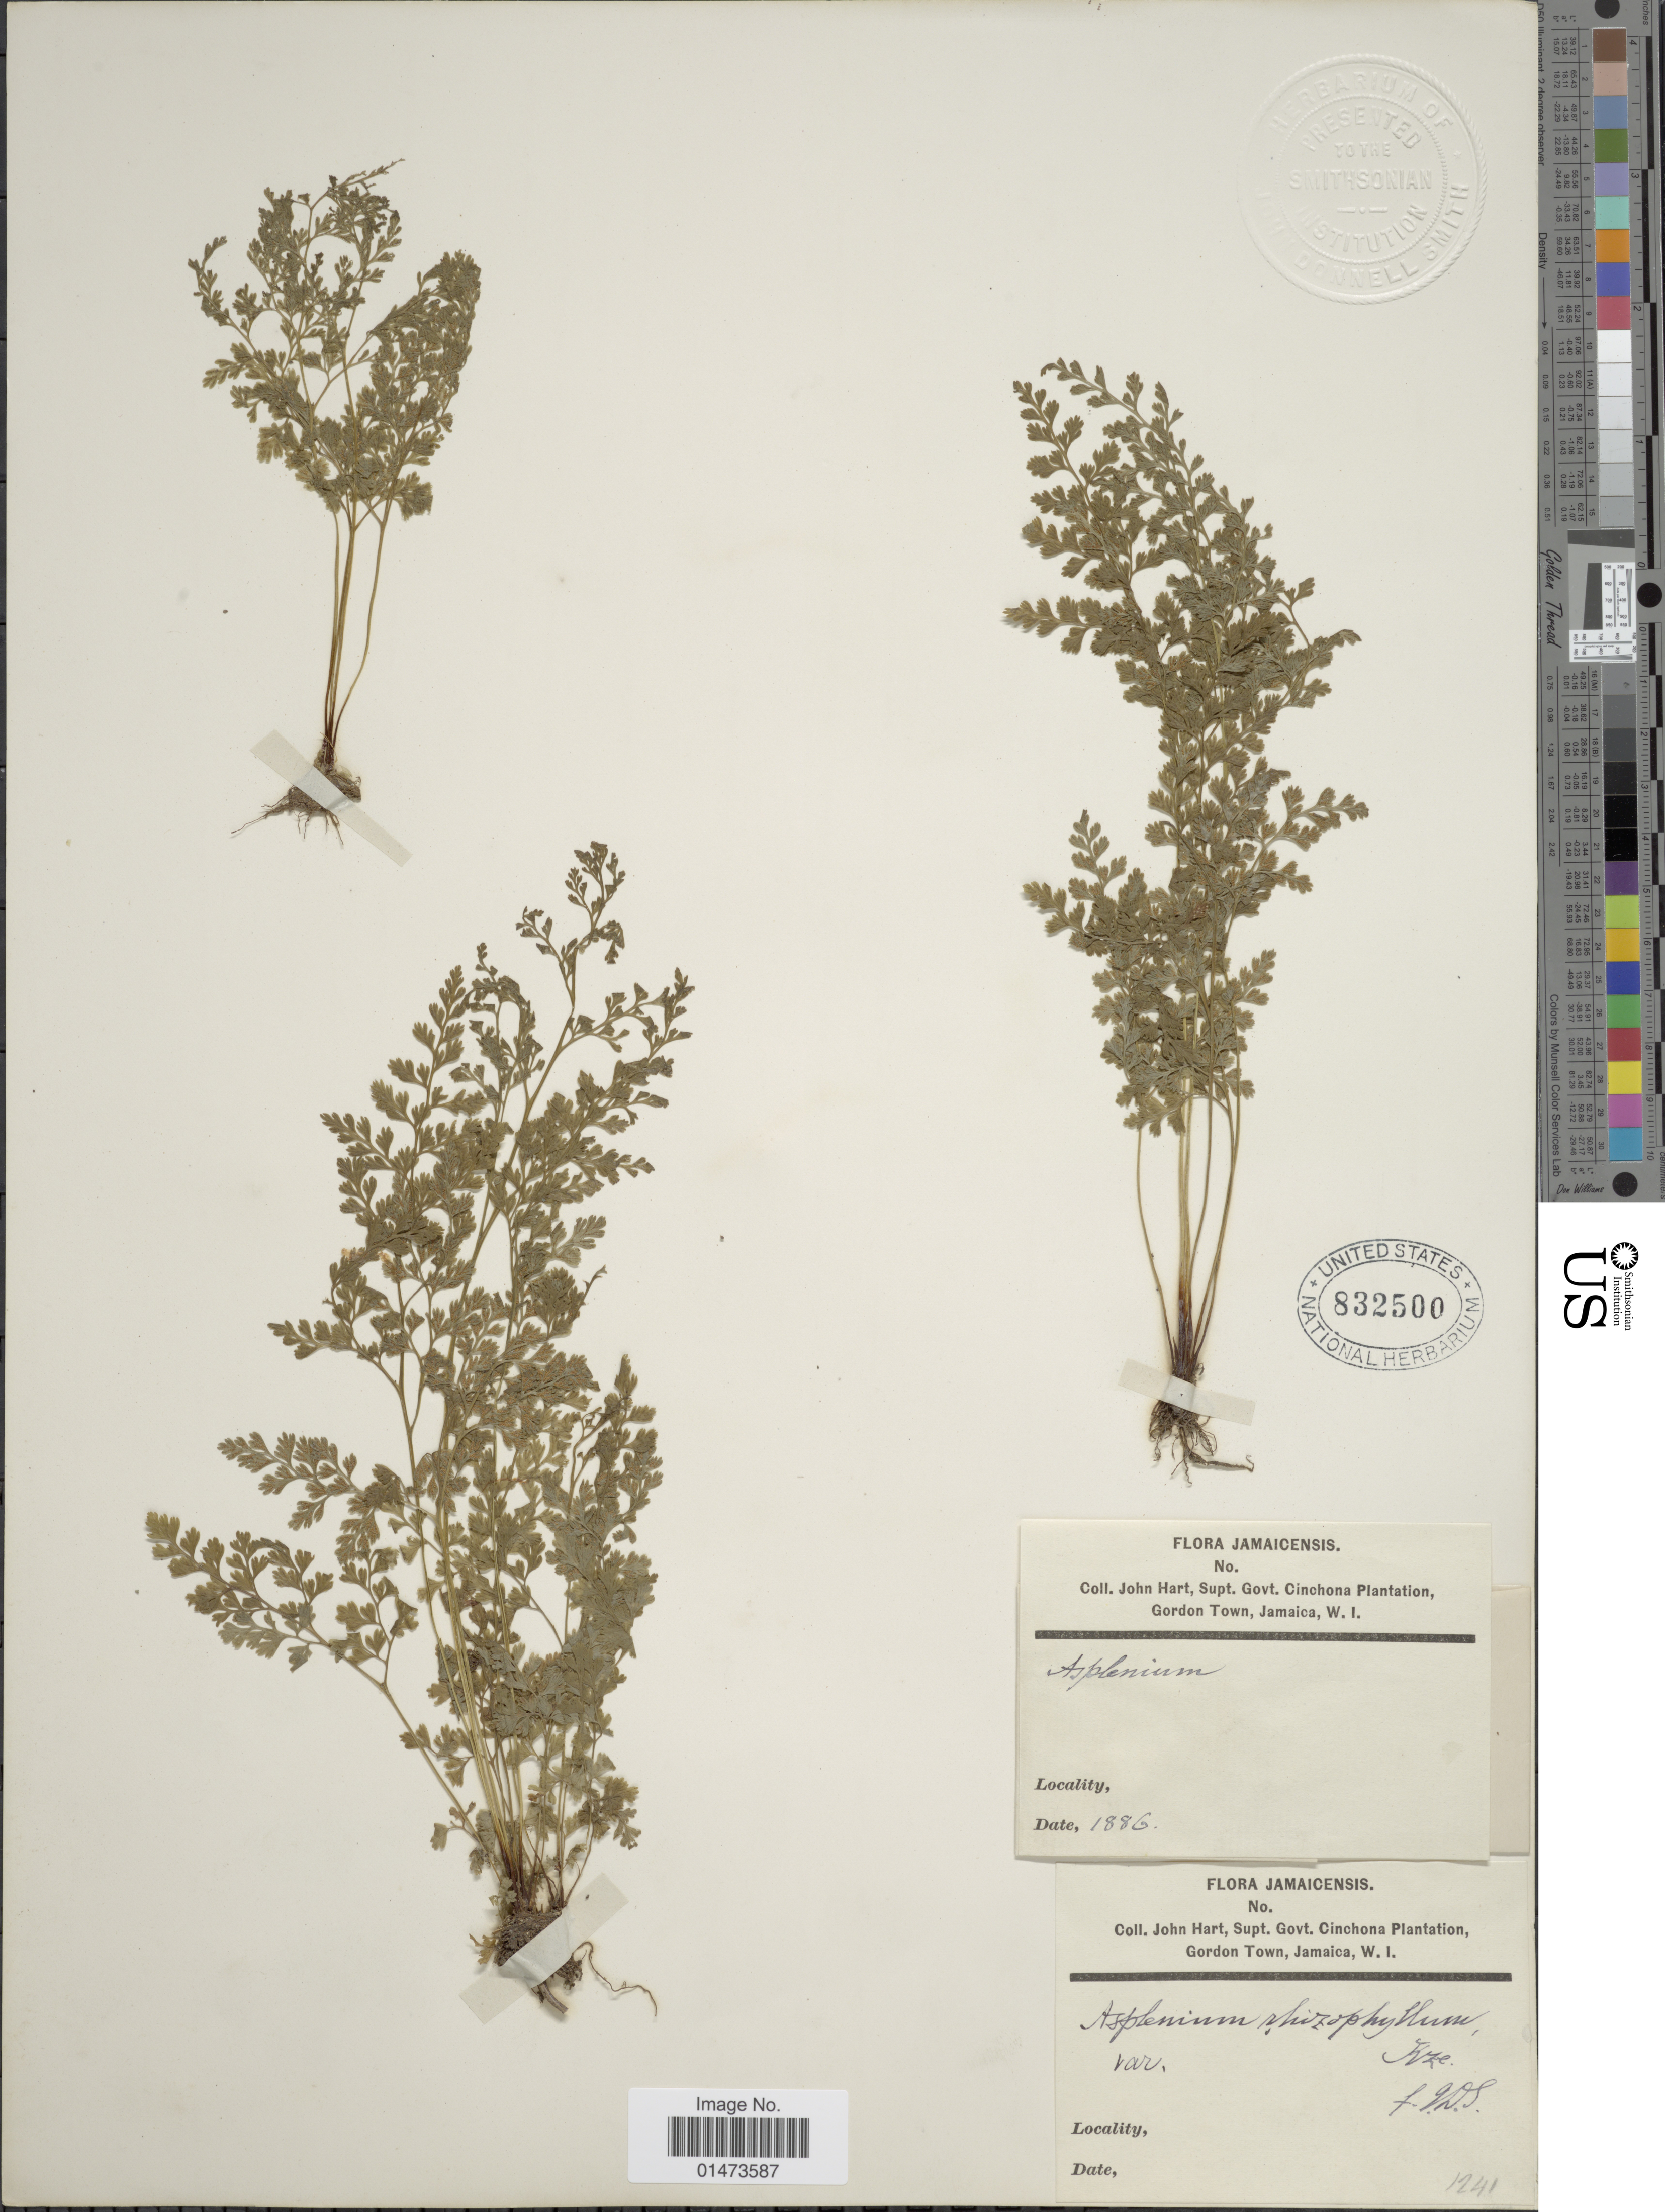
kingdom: Plantae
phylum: Tracheophyta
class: Polypodiopsida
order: Polypodiales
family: Pteridaceae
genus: Anogramma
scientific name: Anogramma chaerophylla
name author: (Desv.) Link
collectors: J. H. Hart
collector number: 1241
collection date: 1886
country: Jamaica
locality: Cinchona Plantation, Gordon Town, W.I. [unsure placement]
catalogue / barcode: US 832500